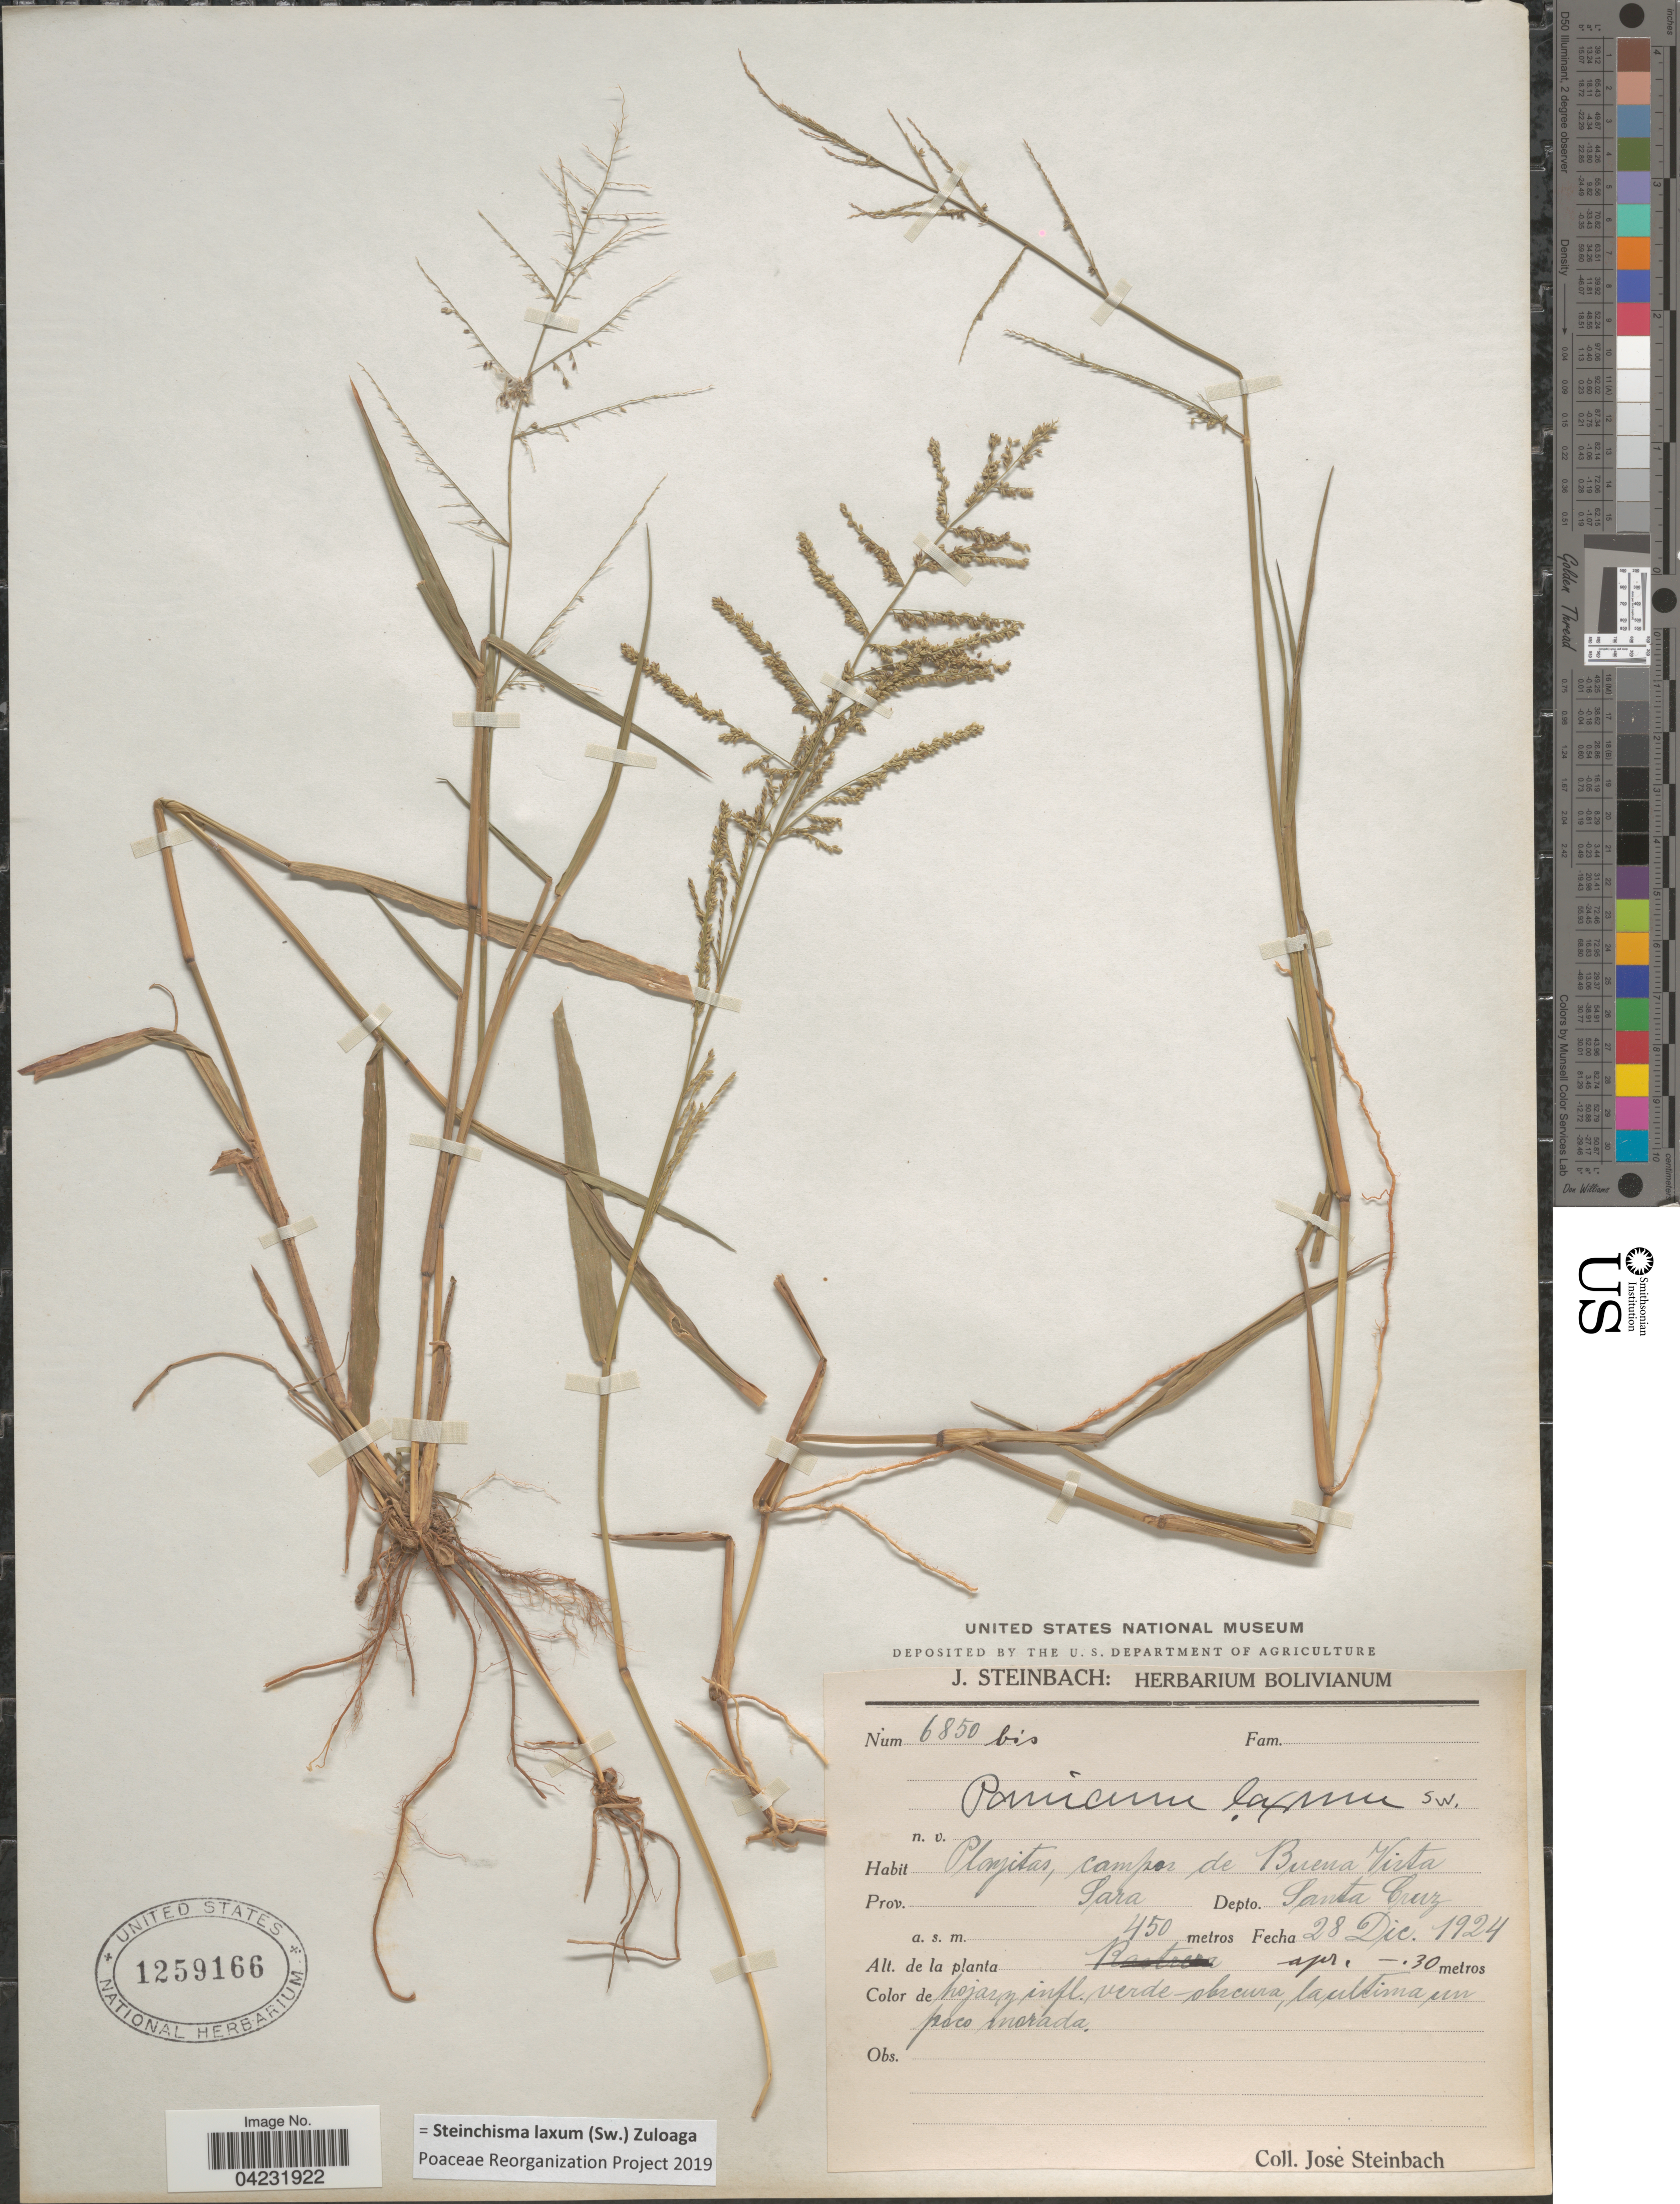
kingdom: Plantae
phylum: Tracheophyta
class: Liliopsida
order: Poales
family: Poaceae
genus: Steinchisma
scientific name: Steinchisma laxum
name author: (Sw.) Zuloaga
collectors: J. Steinbach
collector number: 6850bis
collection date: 1924-12-28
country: Bolivia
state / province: Santa Cruz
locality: Playitas, campos de Buena Vista. Prov. Sara. Depto. Santa Cruz.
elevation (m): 450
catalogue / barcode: US 1259166